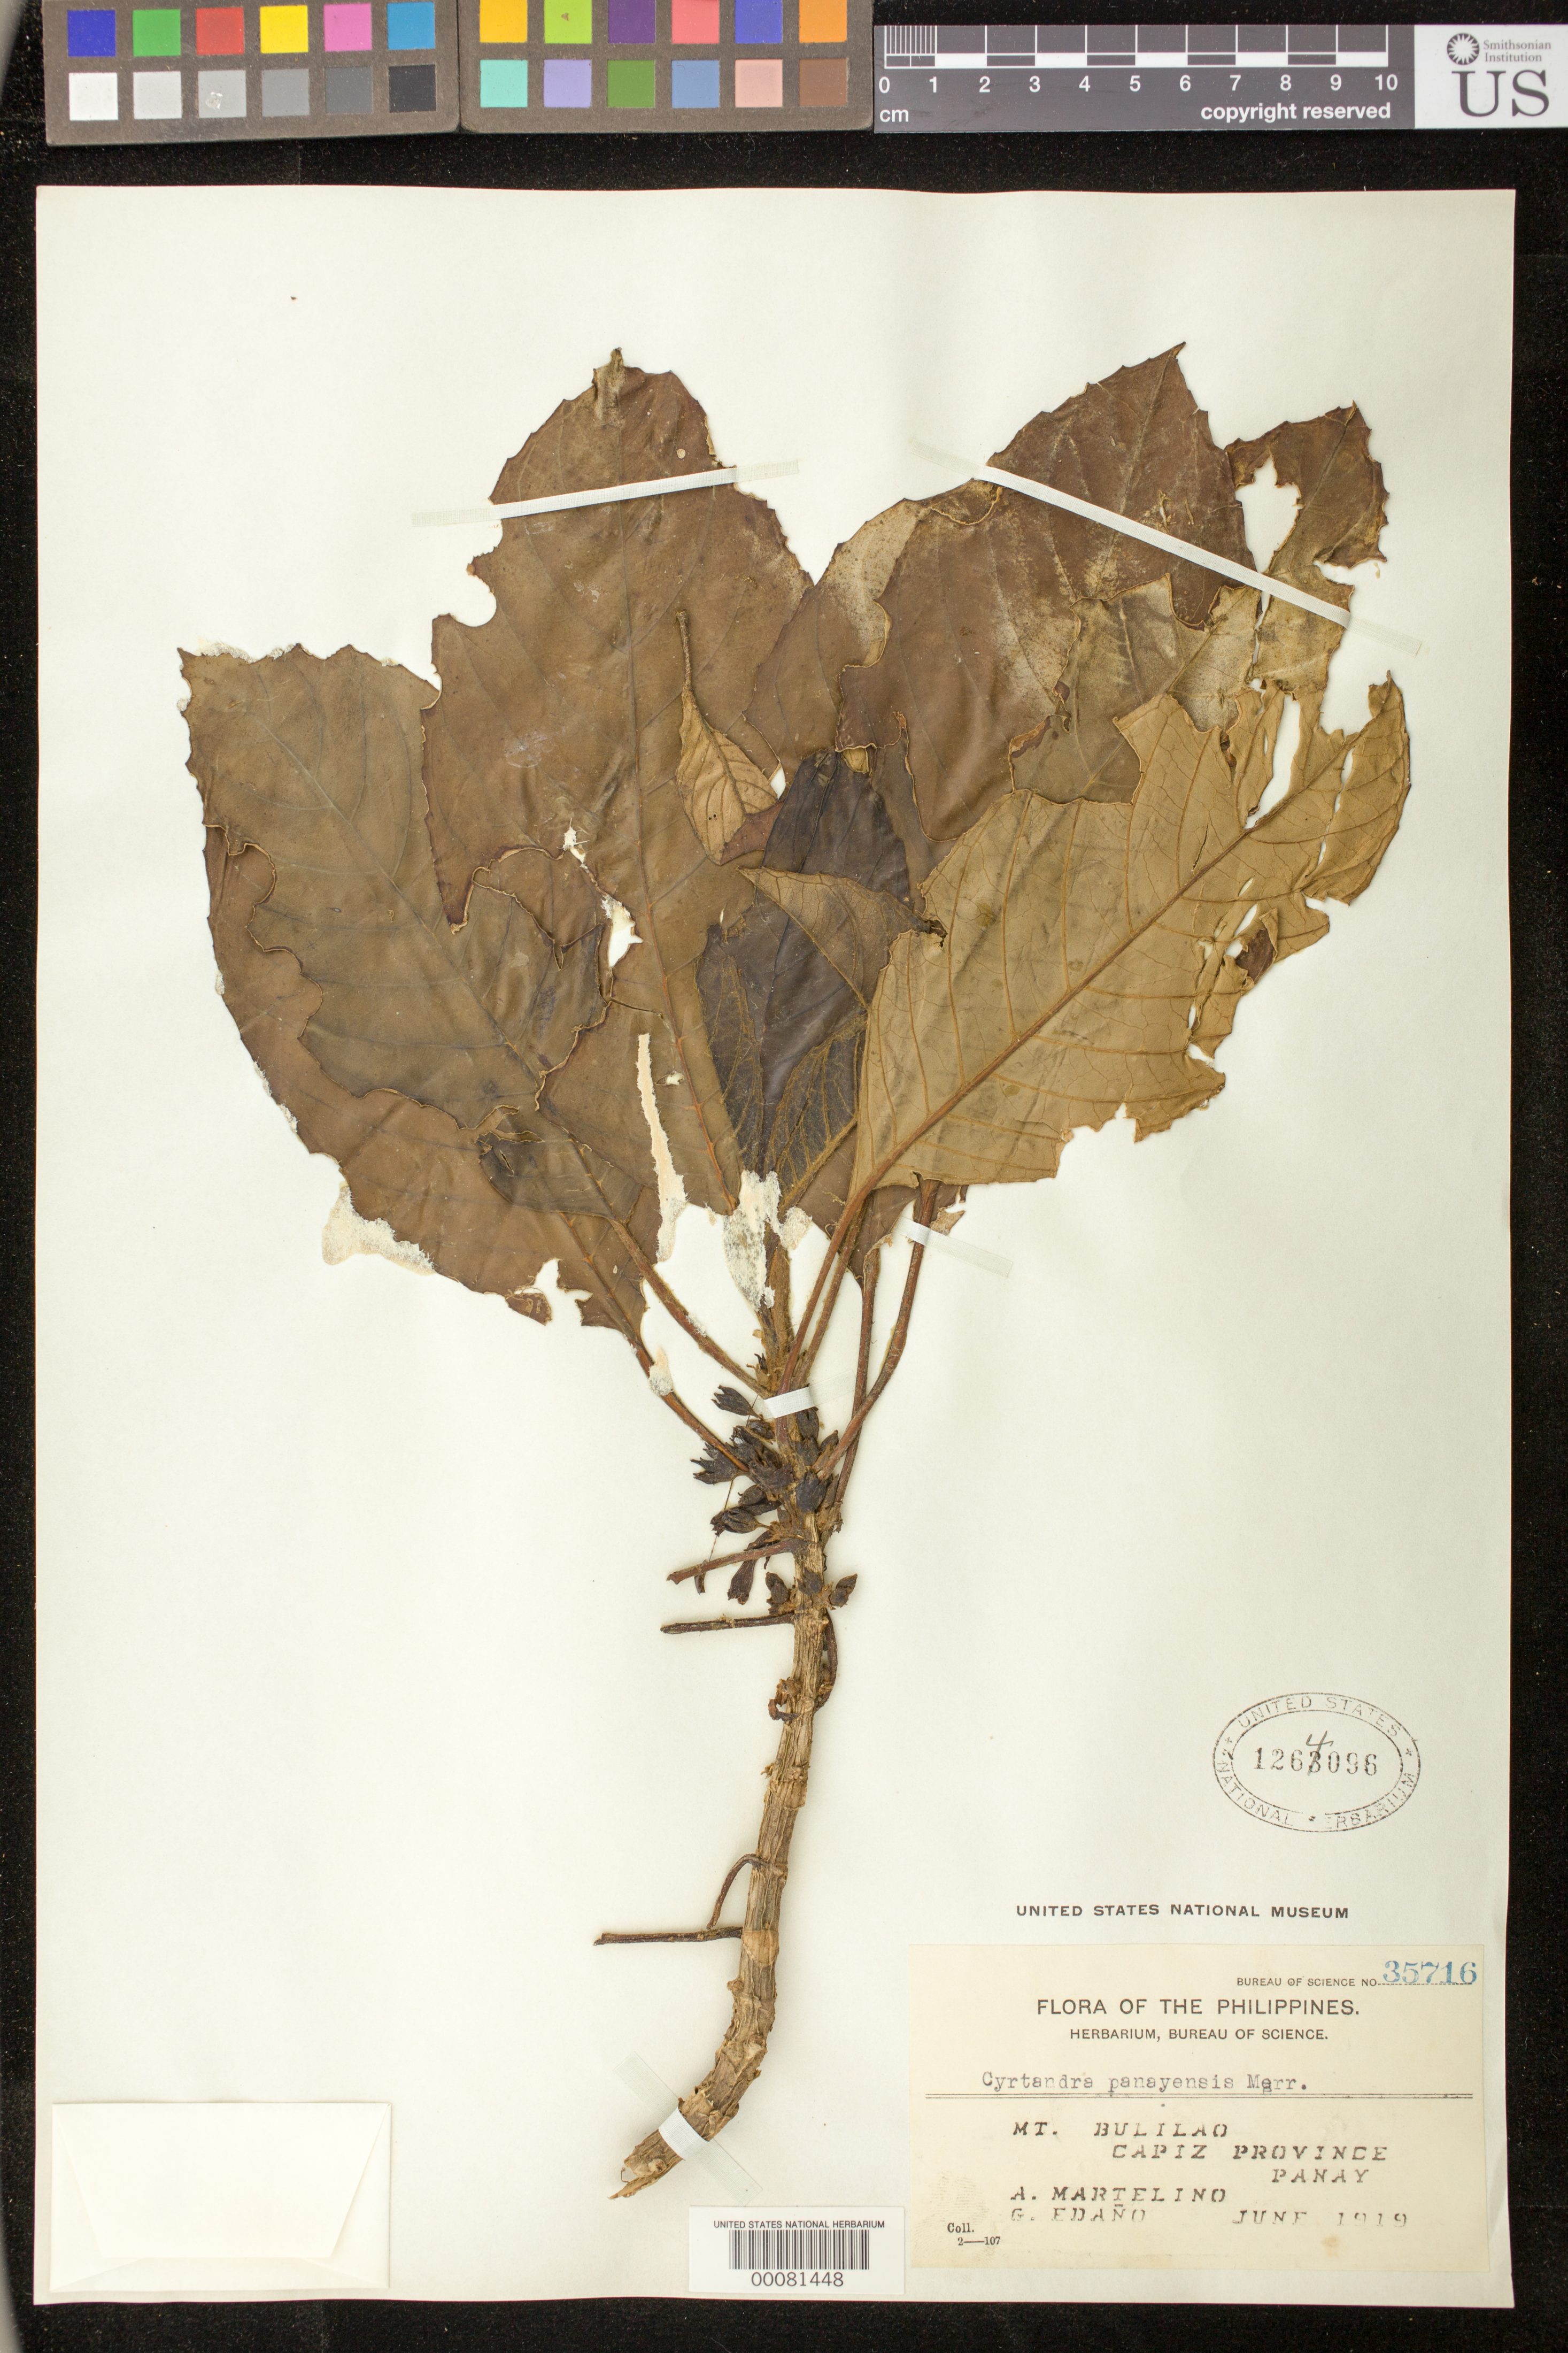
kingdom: Plantae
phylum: Tracheophyta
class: Magnoliopsida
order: Lamiales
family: Gesneriaceae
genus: Cyrtandra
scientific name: Cyrtandra panayensis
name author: Merr.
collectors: A. Martelino & G. Edaño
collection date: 1919-06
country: Philippines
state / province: Western Visayas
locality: Mt. Bulilao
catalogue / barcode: US 1264096